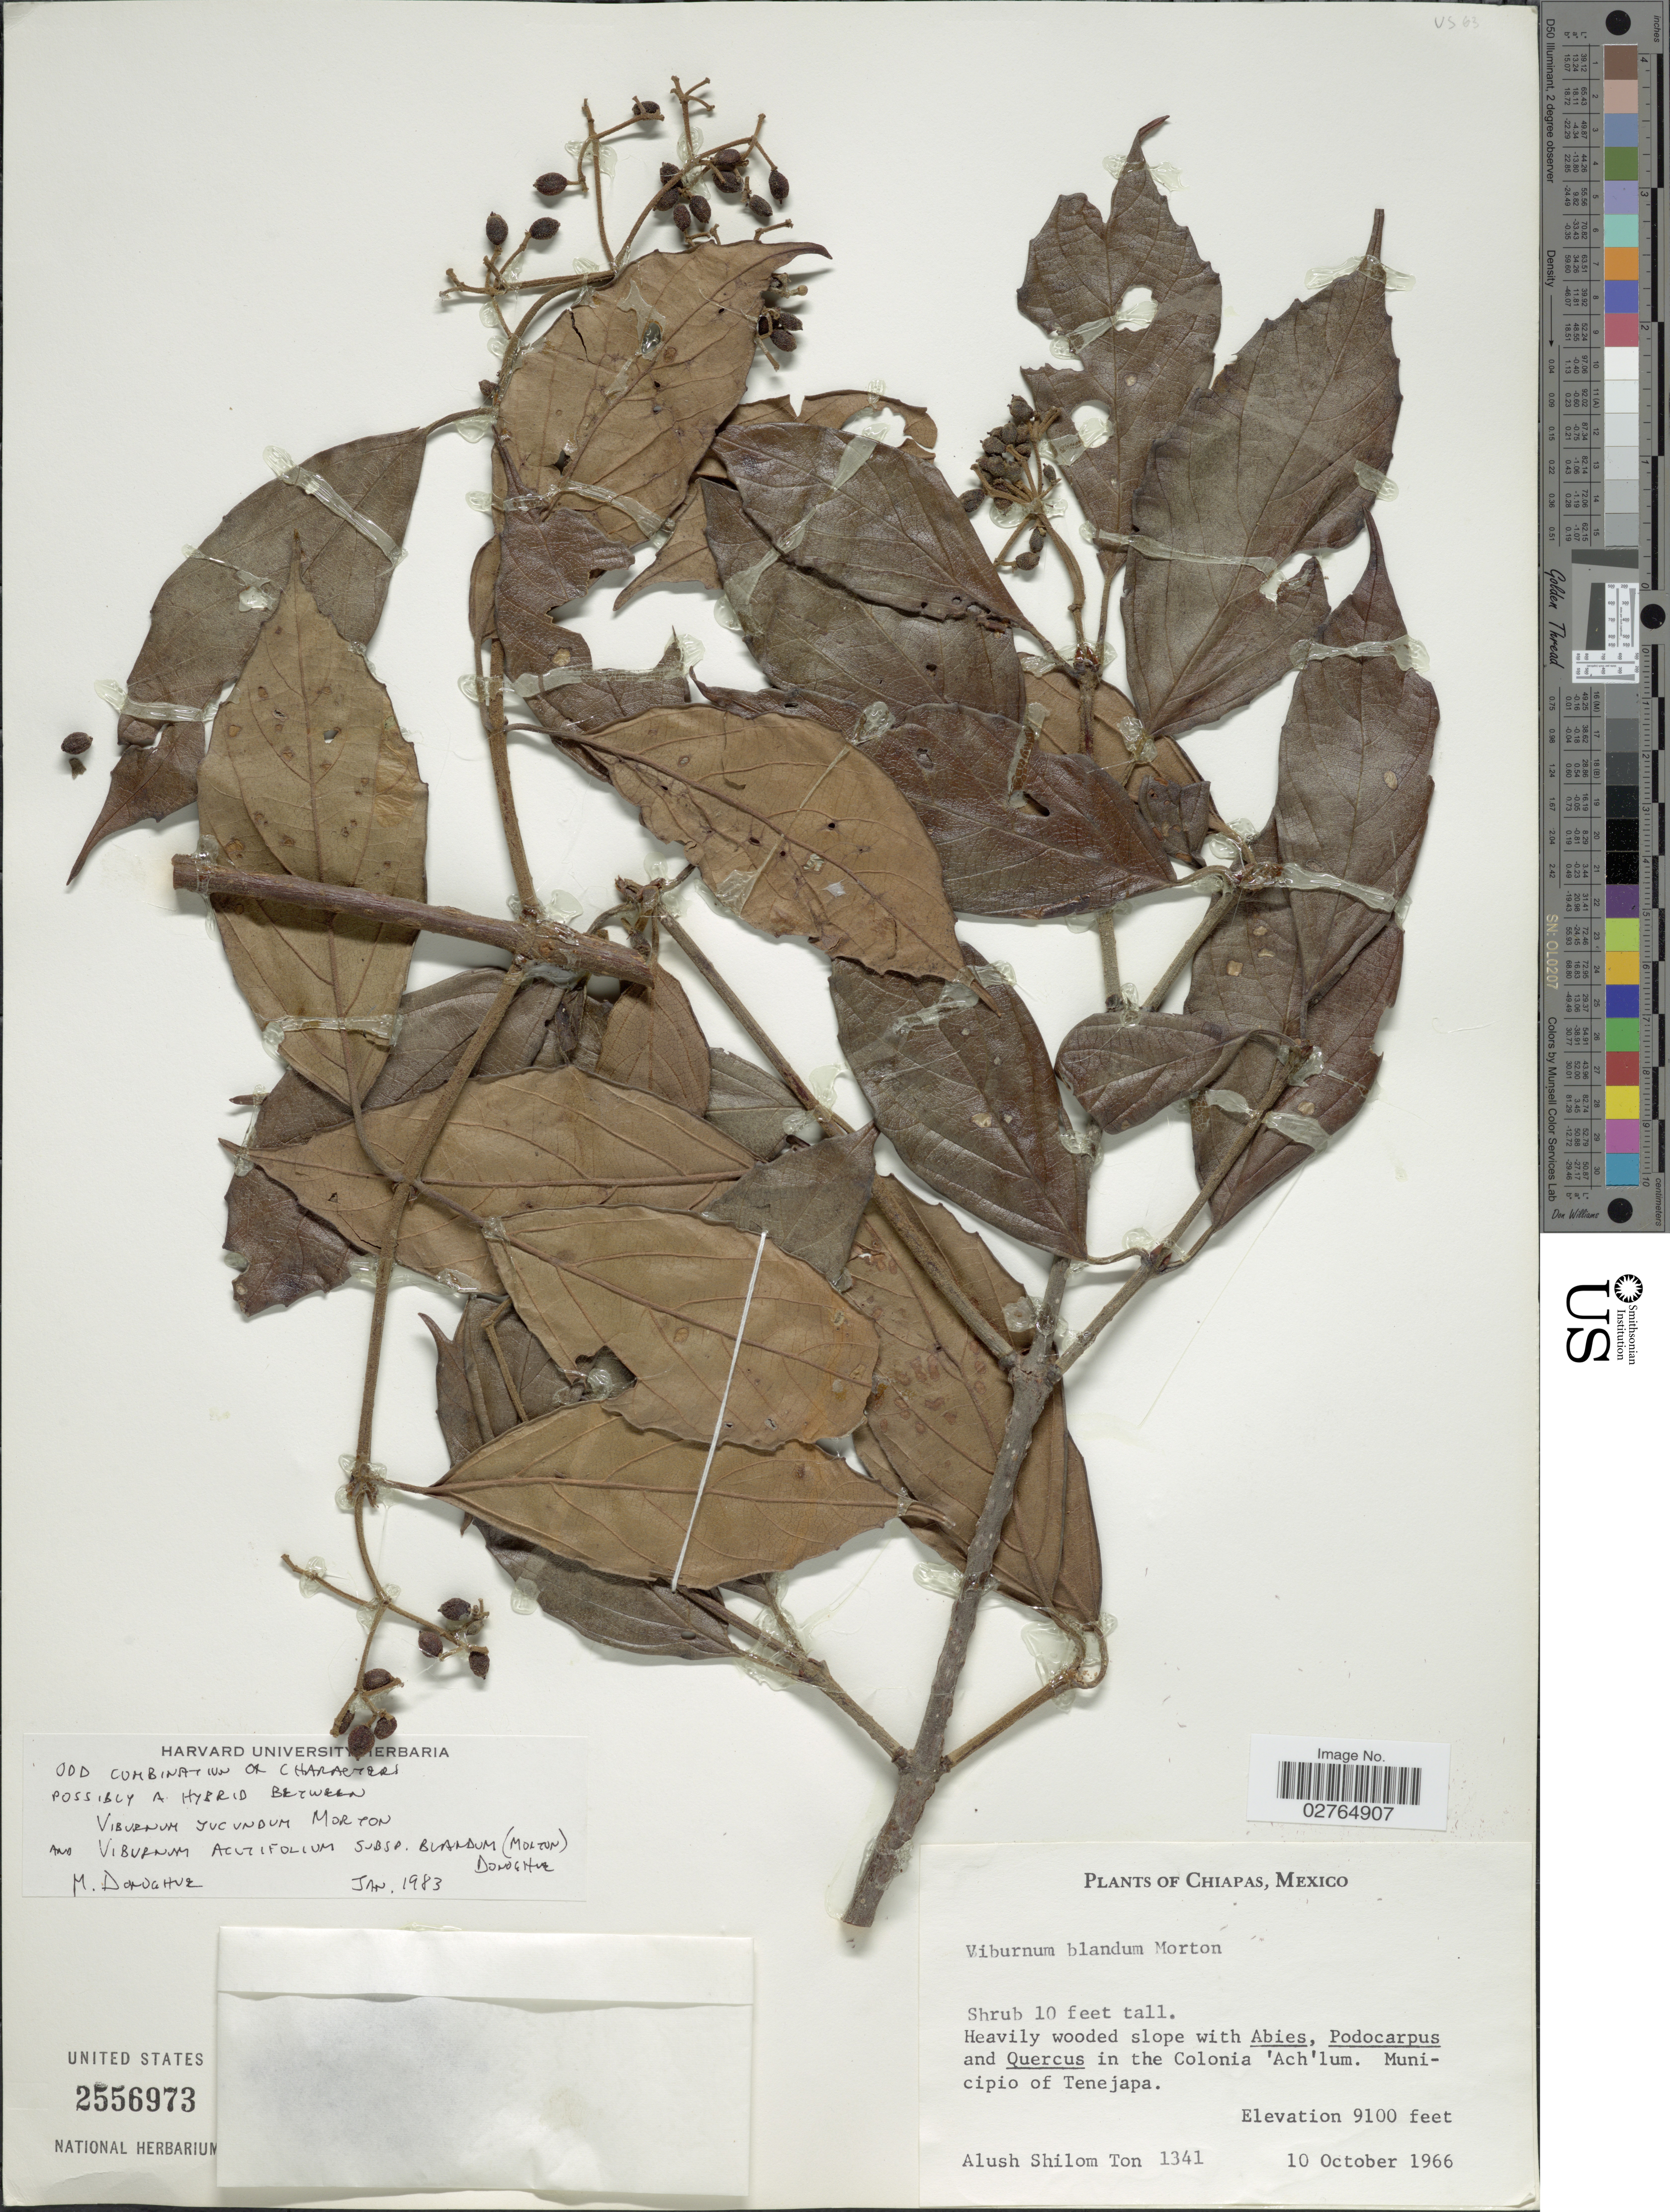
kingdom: Plantae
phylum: Tracheophyta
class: Magnoliopsida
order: Dipsacales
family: Viburnaceae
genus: Viburnum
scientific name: Viburnum jucundum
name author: C.V. Morton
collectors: A. M. Ton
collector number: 1341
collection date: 1966-10-10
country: Mexico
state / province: Chiapas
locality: In the Colonia ' Ach' lum. Municipio of Tenejapa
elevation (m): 2774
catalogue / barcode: US 2556973